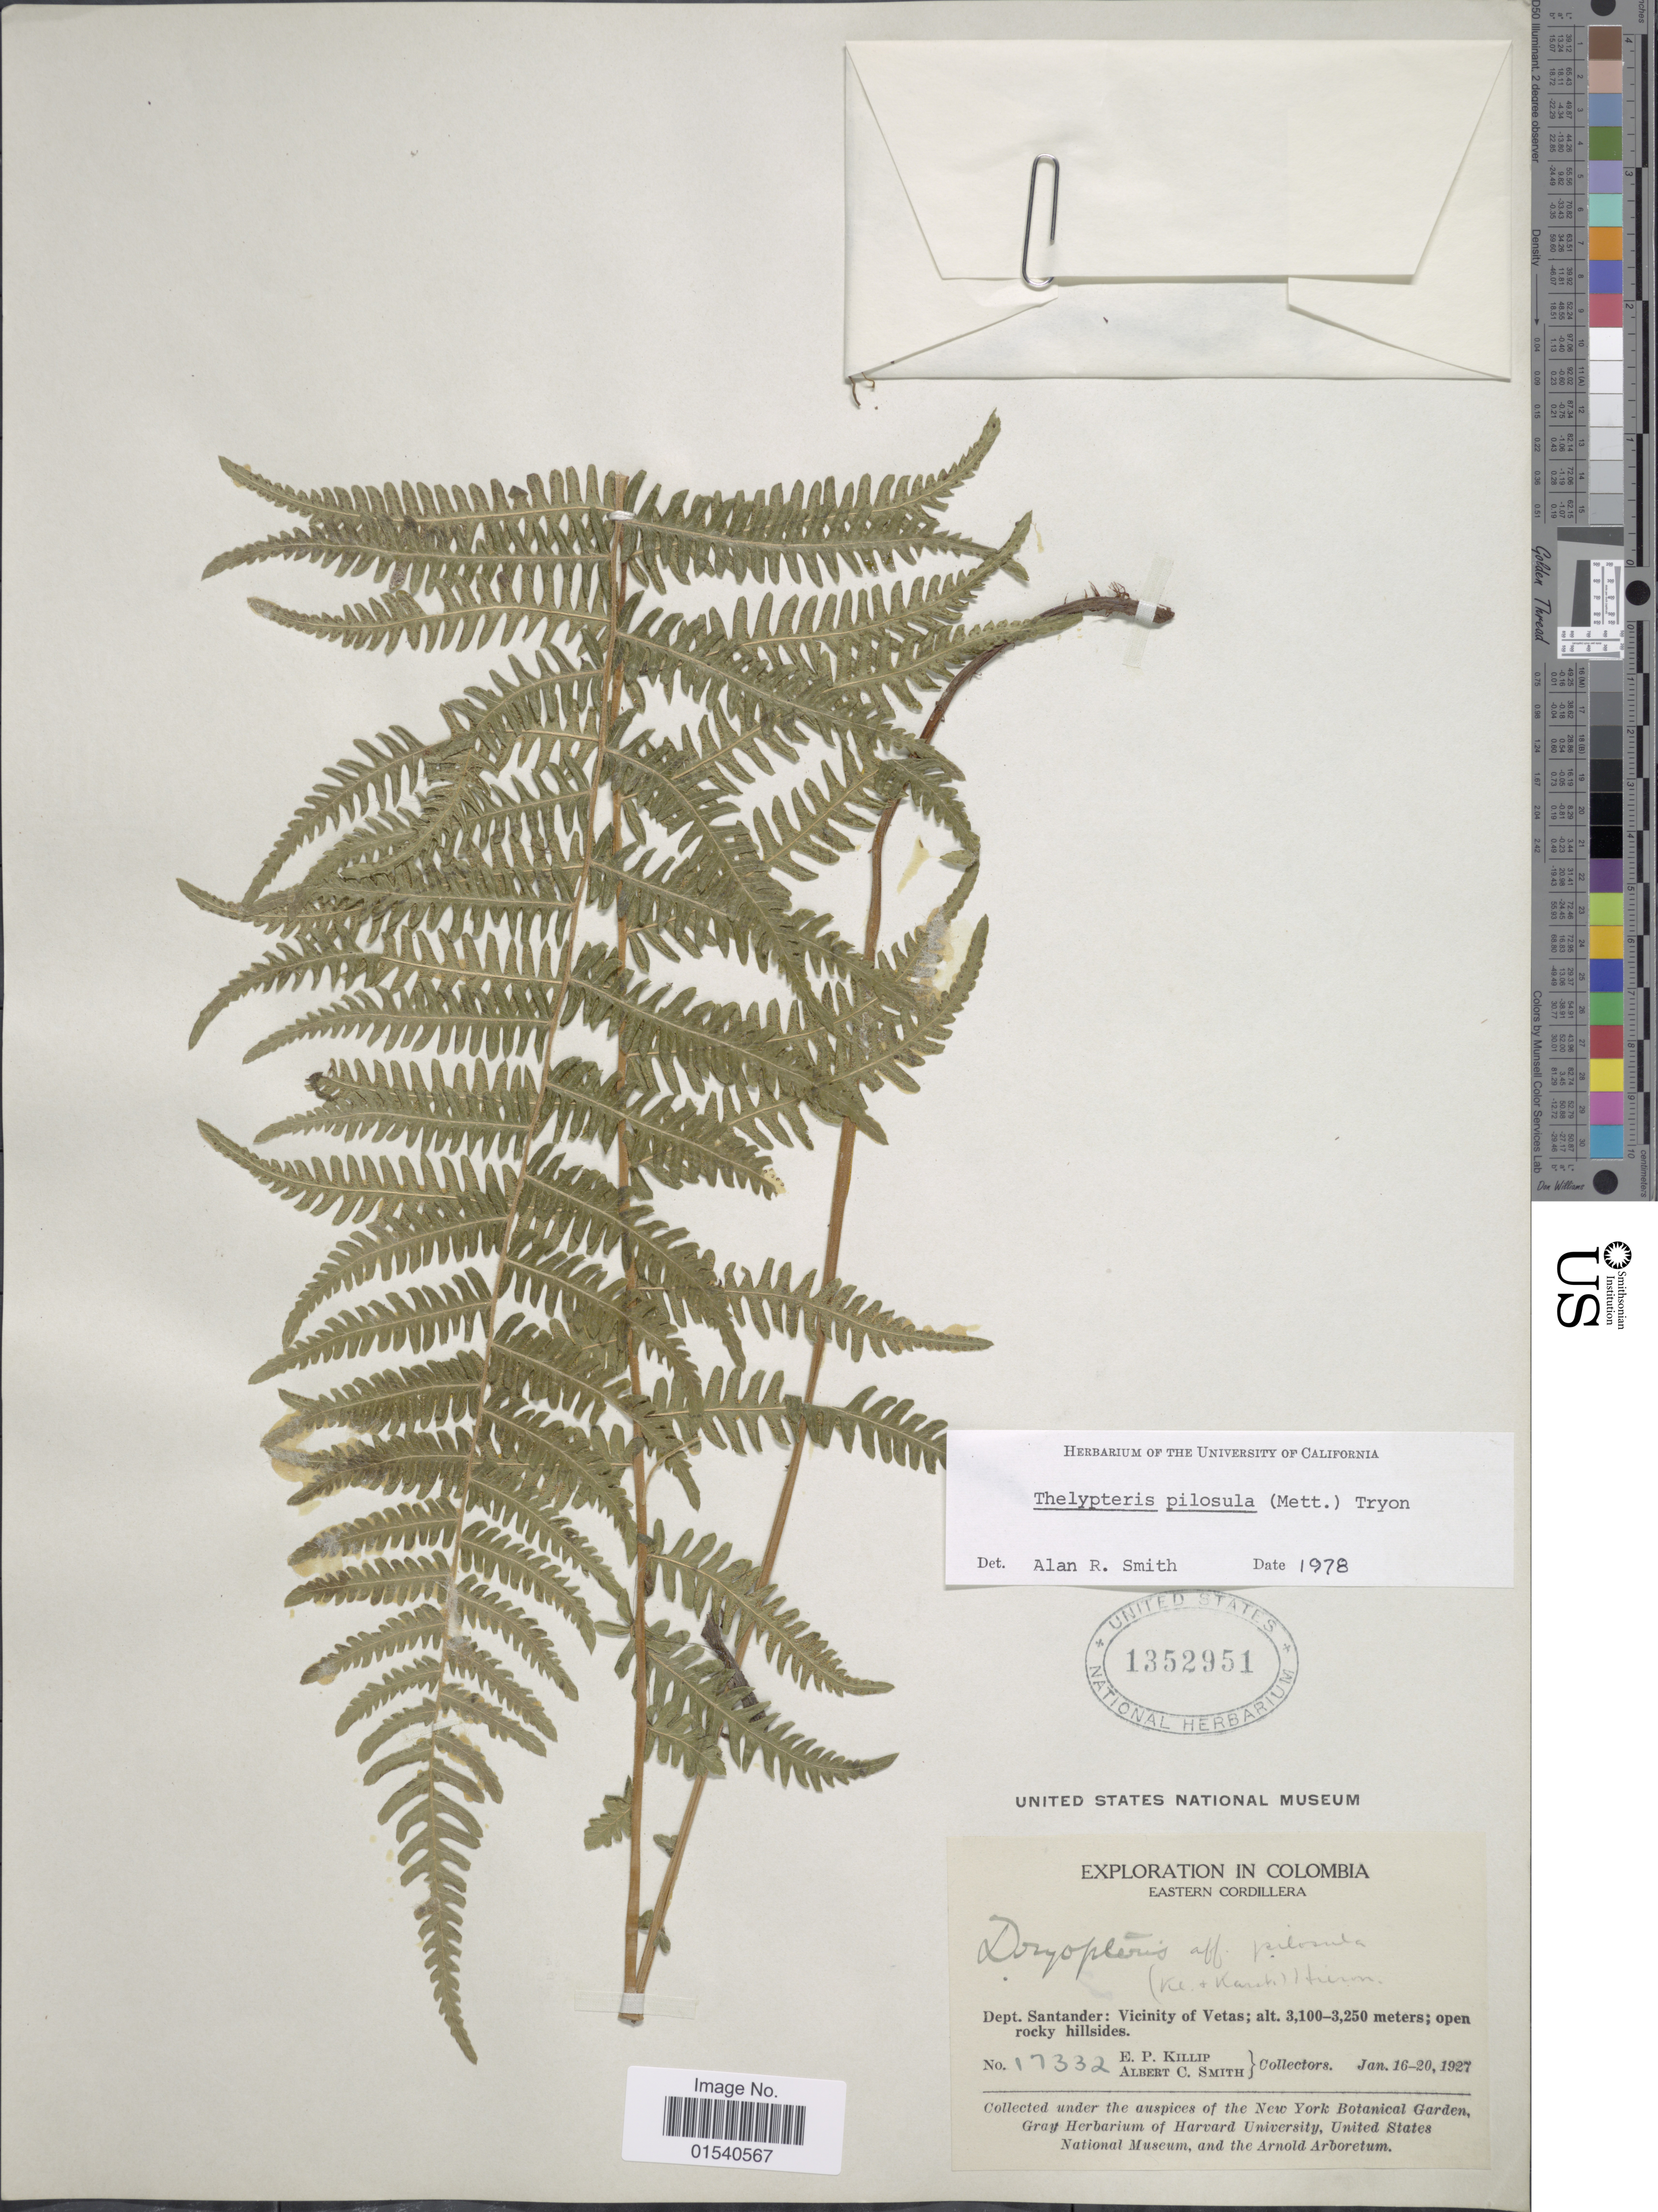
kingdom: Plantae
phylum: Tracheophyta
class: Polypodiopsida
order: Polypodiales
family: Thelypteridaceae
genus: Amauropelta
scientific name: Amauropelta pilosula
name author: (Klotzsch & H. Karst.) Á. Löve & D. Löve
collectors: E. P. Killip & A. C. Smith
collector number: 17332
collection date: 1927-01-16/1927-01-20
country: Colombia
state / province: Santander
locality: Eastern Cordillera, Dept Santander: Vicinity of Vetas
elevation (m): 3100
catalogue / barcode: US 1352951